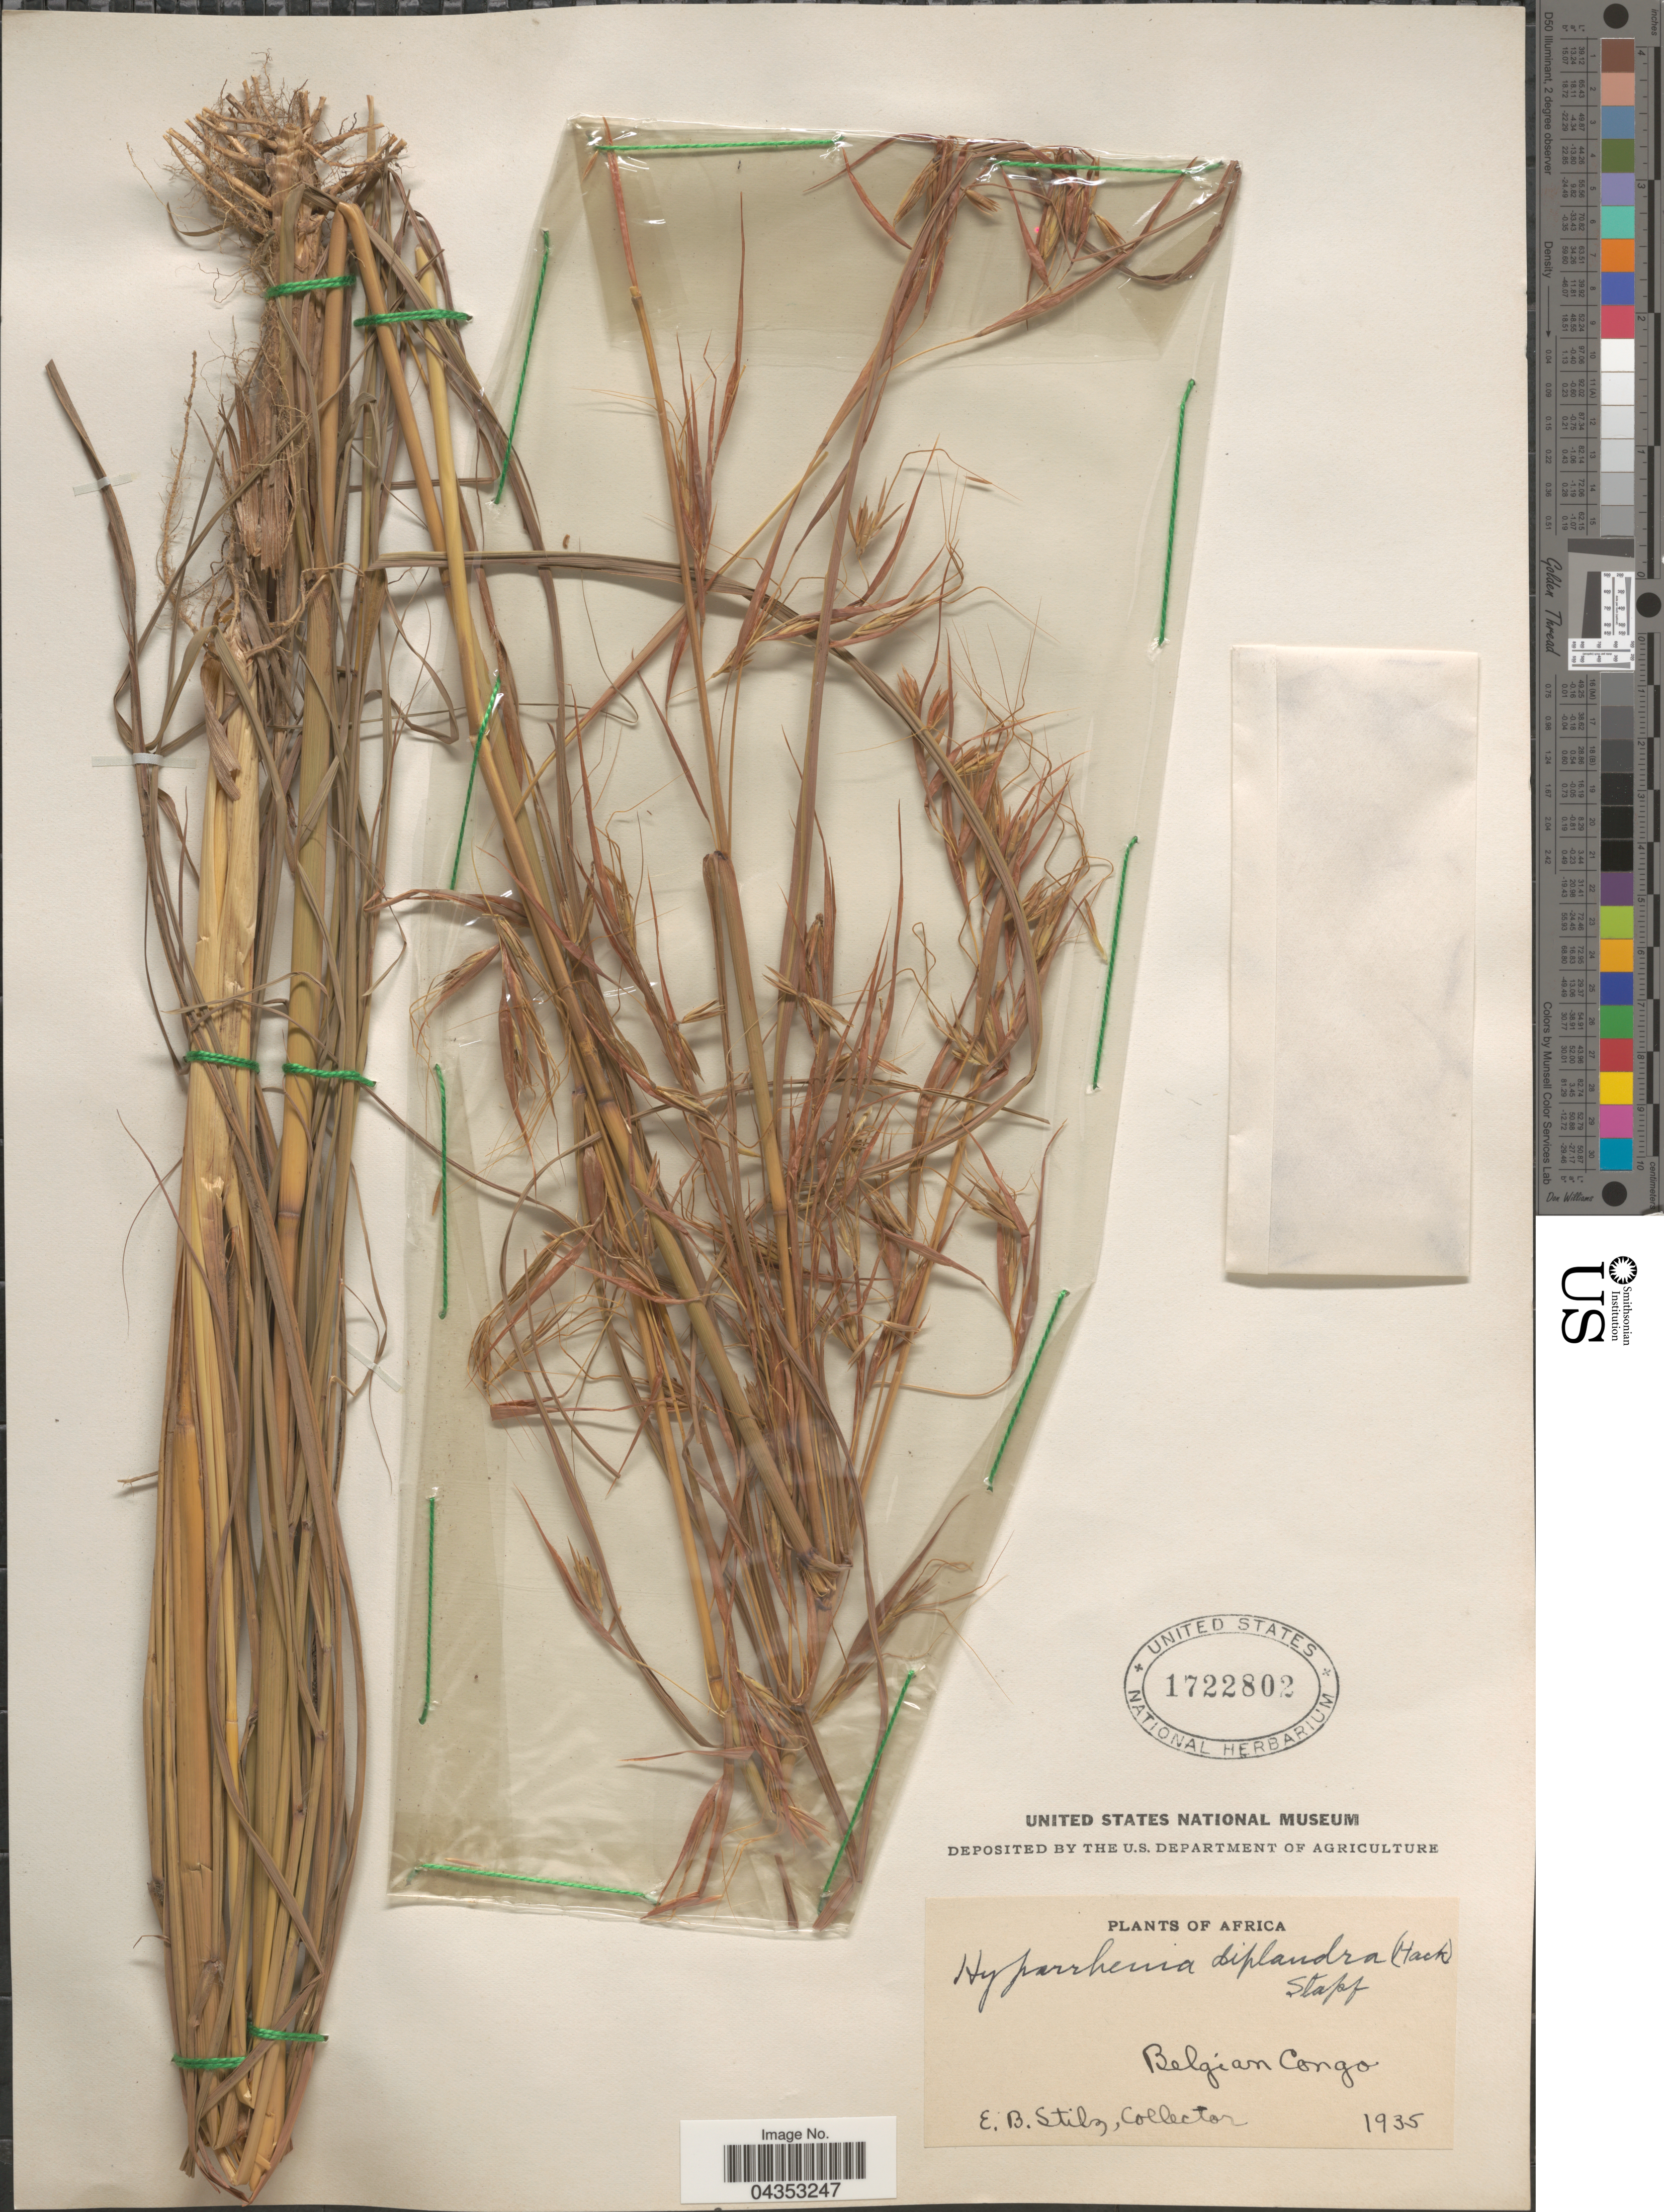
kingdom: Plantae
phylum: Tracheophyta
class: Liliopsida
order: Poales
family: Poaceae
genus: Hyparrhenia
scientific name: Hyparrhenia diplandra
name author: (Hack.) Stapf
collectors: E. Stilz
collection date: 1935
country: Congo, Democratic Republic of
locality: Belgian Congo.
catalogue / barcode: US 1722802